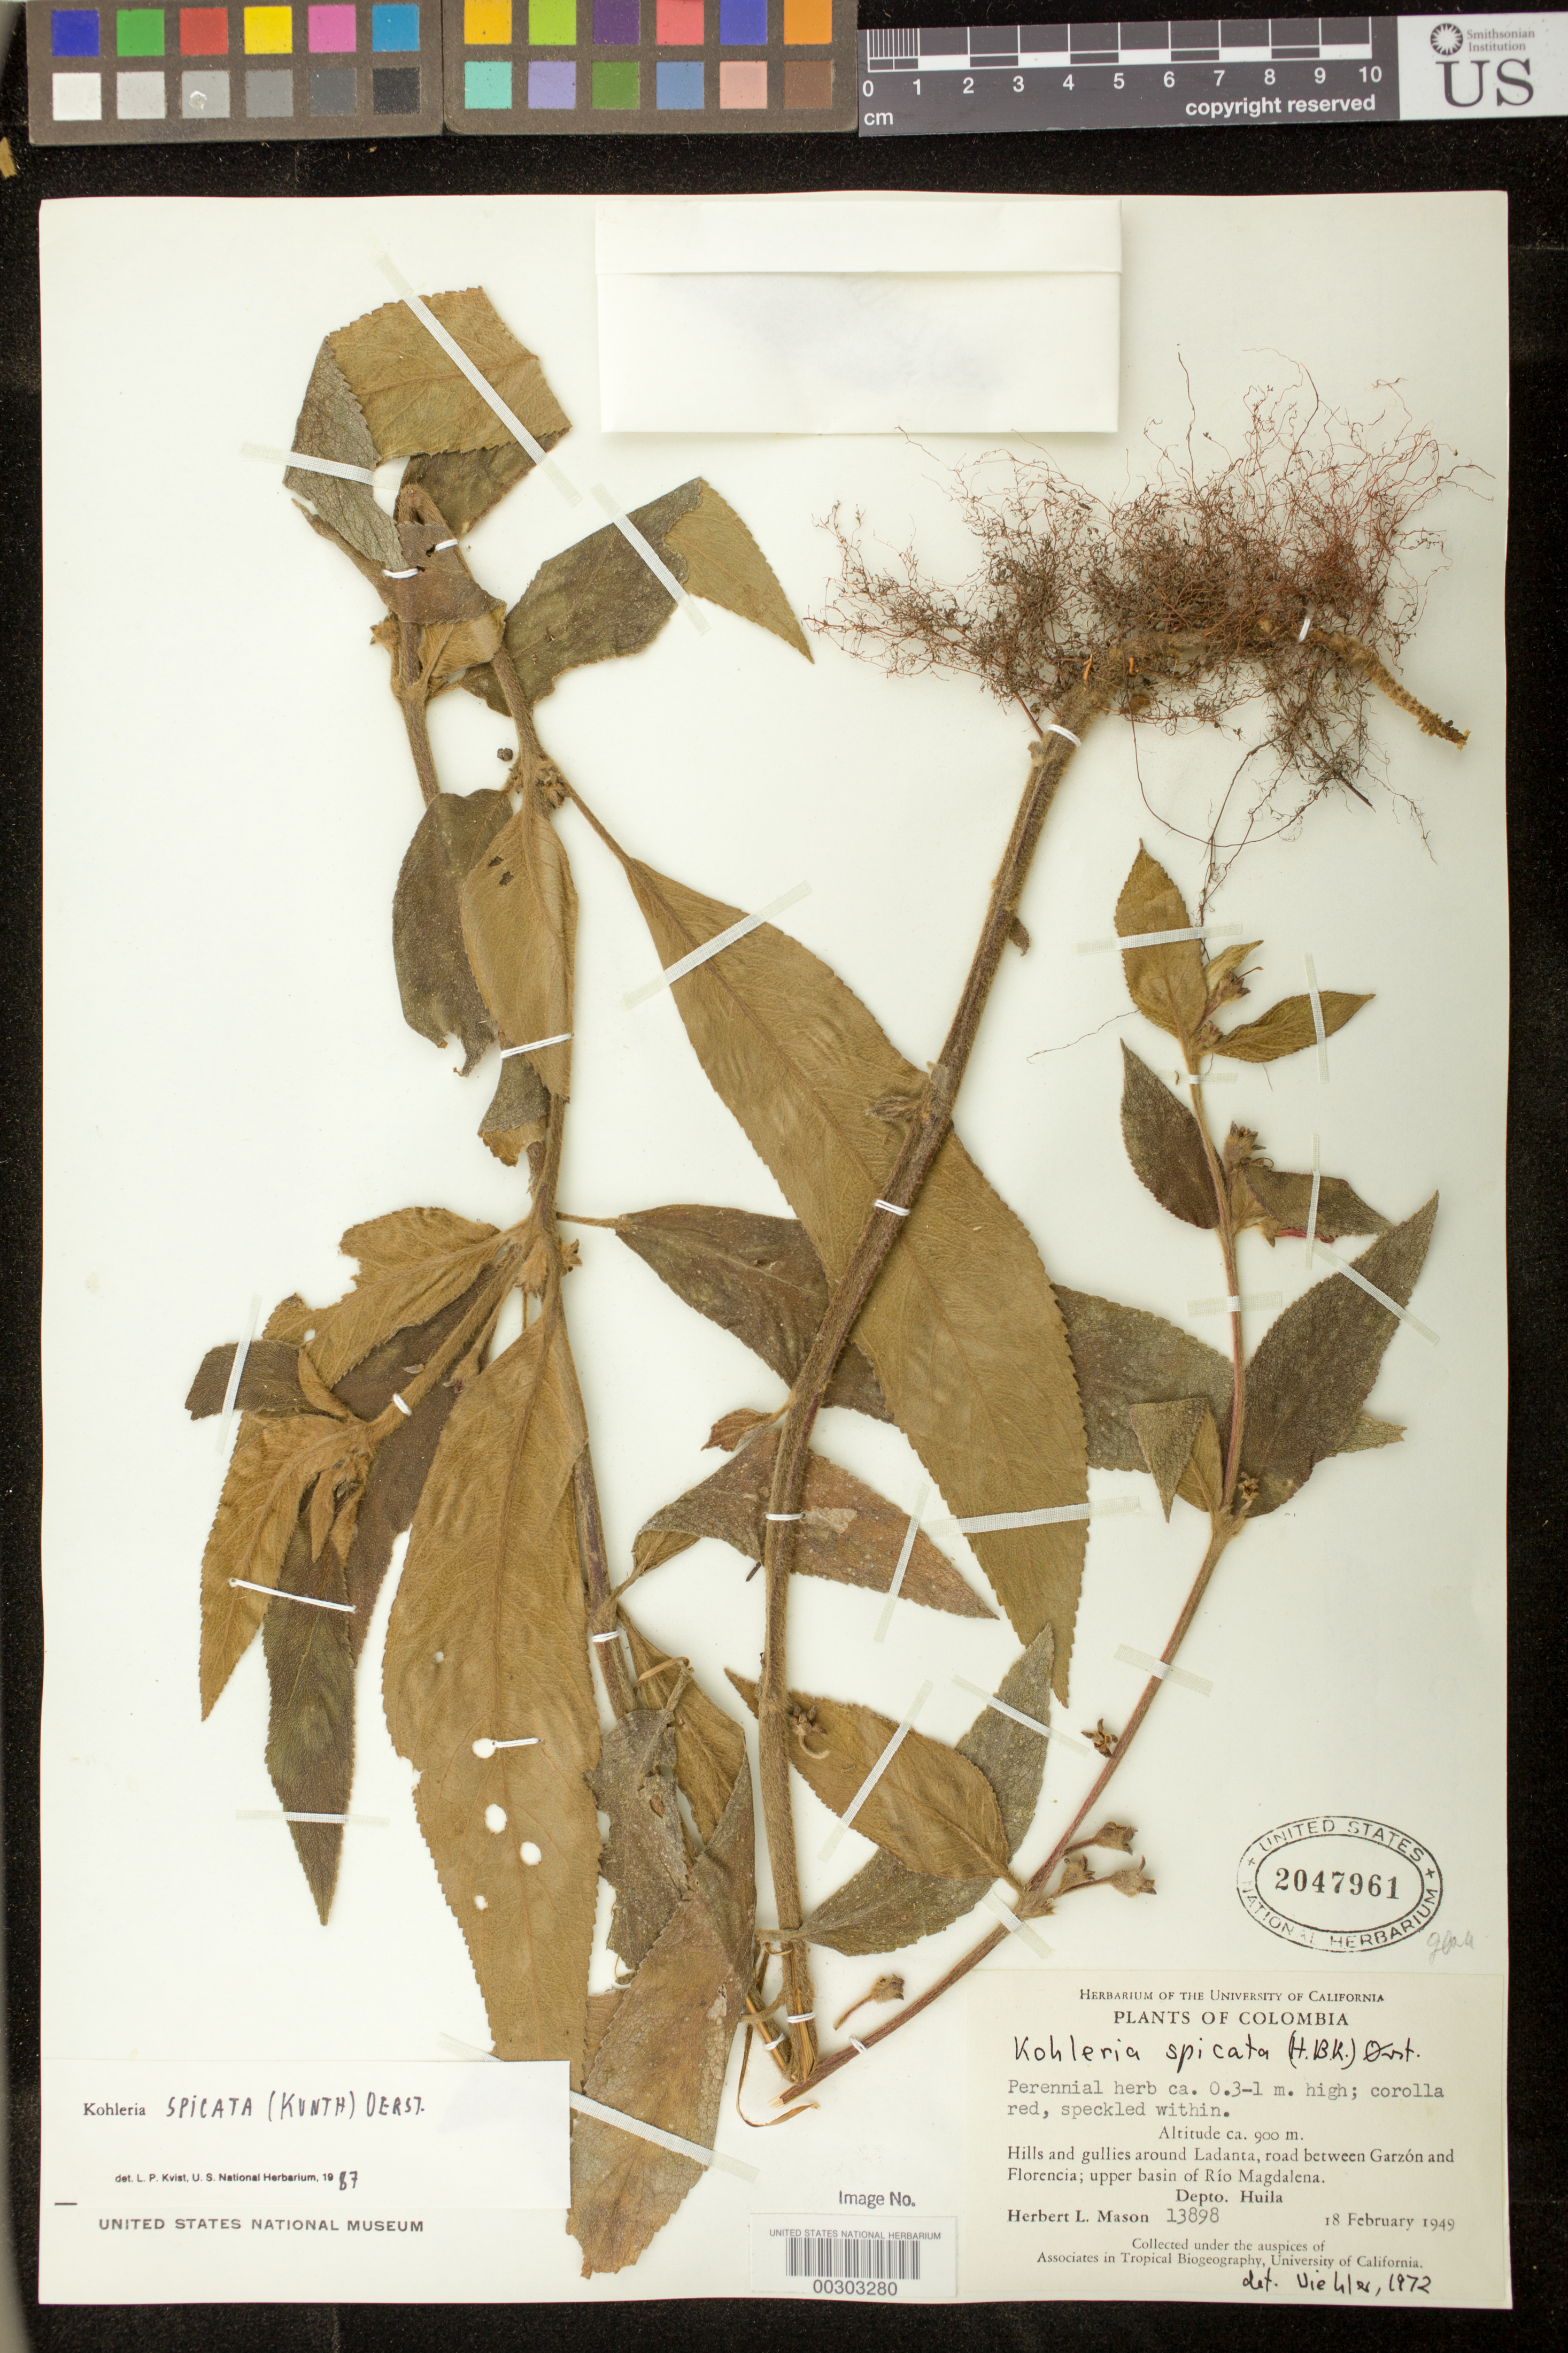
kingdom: Plantae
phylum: Tracheophyta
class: Magnoliopsida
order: Lamiales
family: Gesneriaceae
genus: Kohleria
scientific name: Kohleria spicata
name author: (Kunth) Oerst.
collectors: H. L. Mason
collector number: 13898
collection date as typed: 18 Feb 1949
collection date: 1949-02-18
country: Colombia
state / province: Huila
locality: Hills and gullies around Ladanta, road between Garzon and Florencia, upper basin of Rio Magdalena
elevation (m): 900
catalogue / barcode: US 2047961